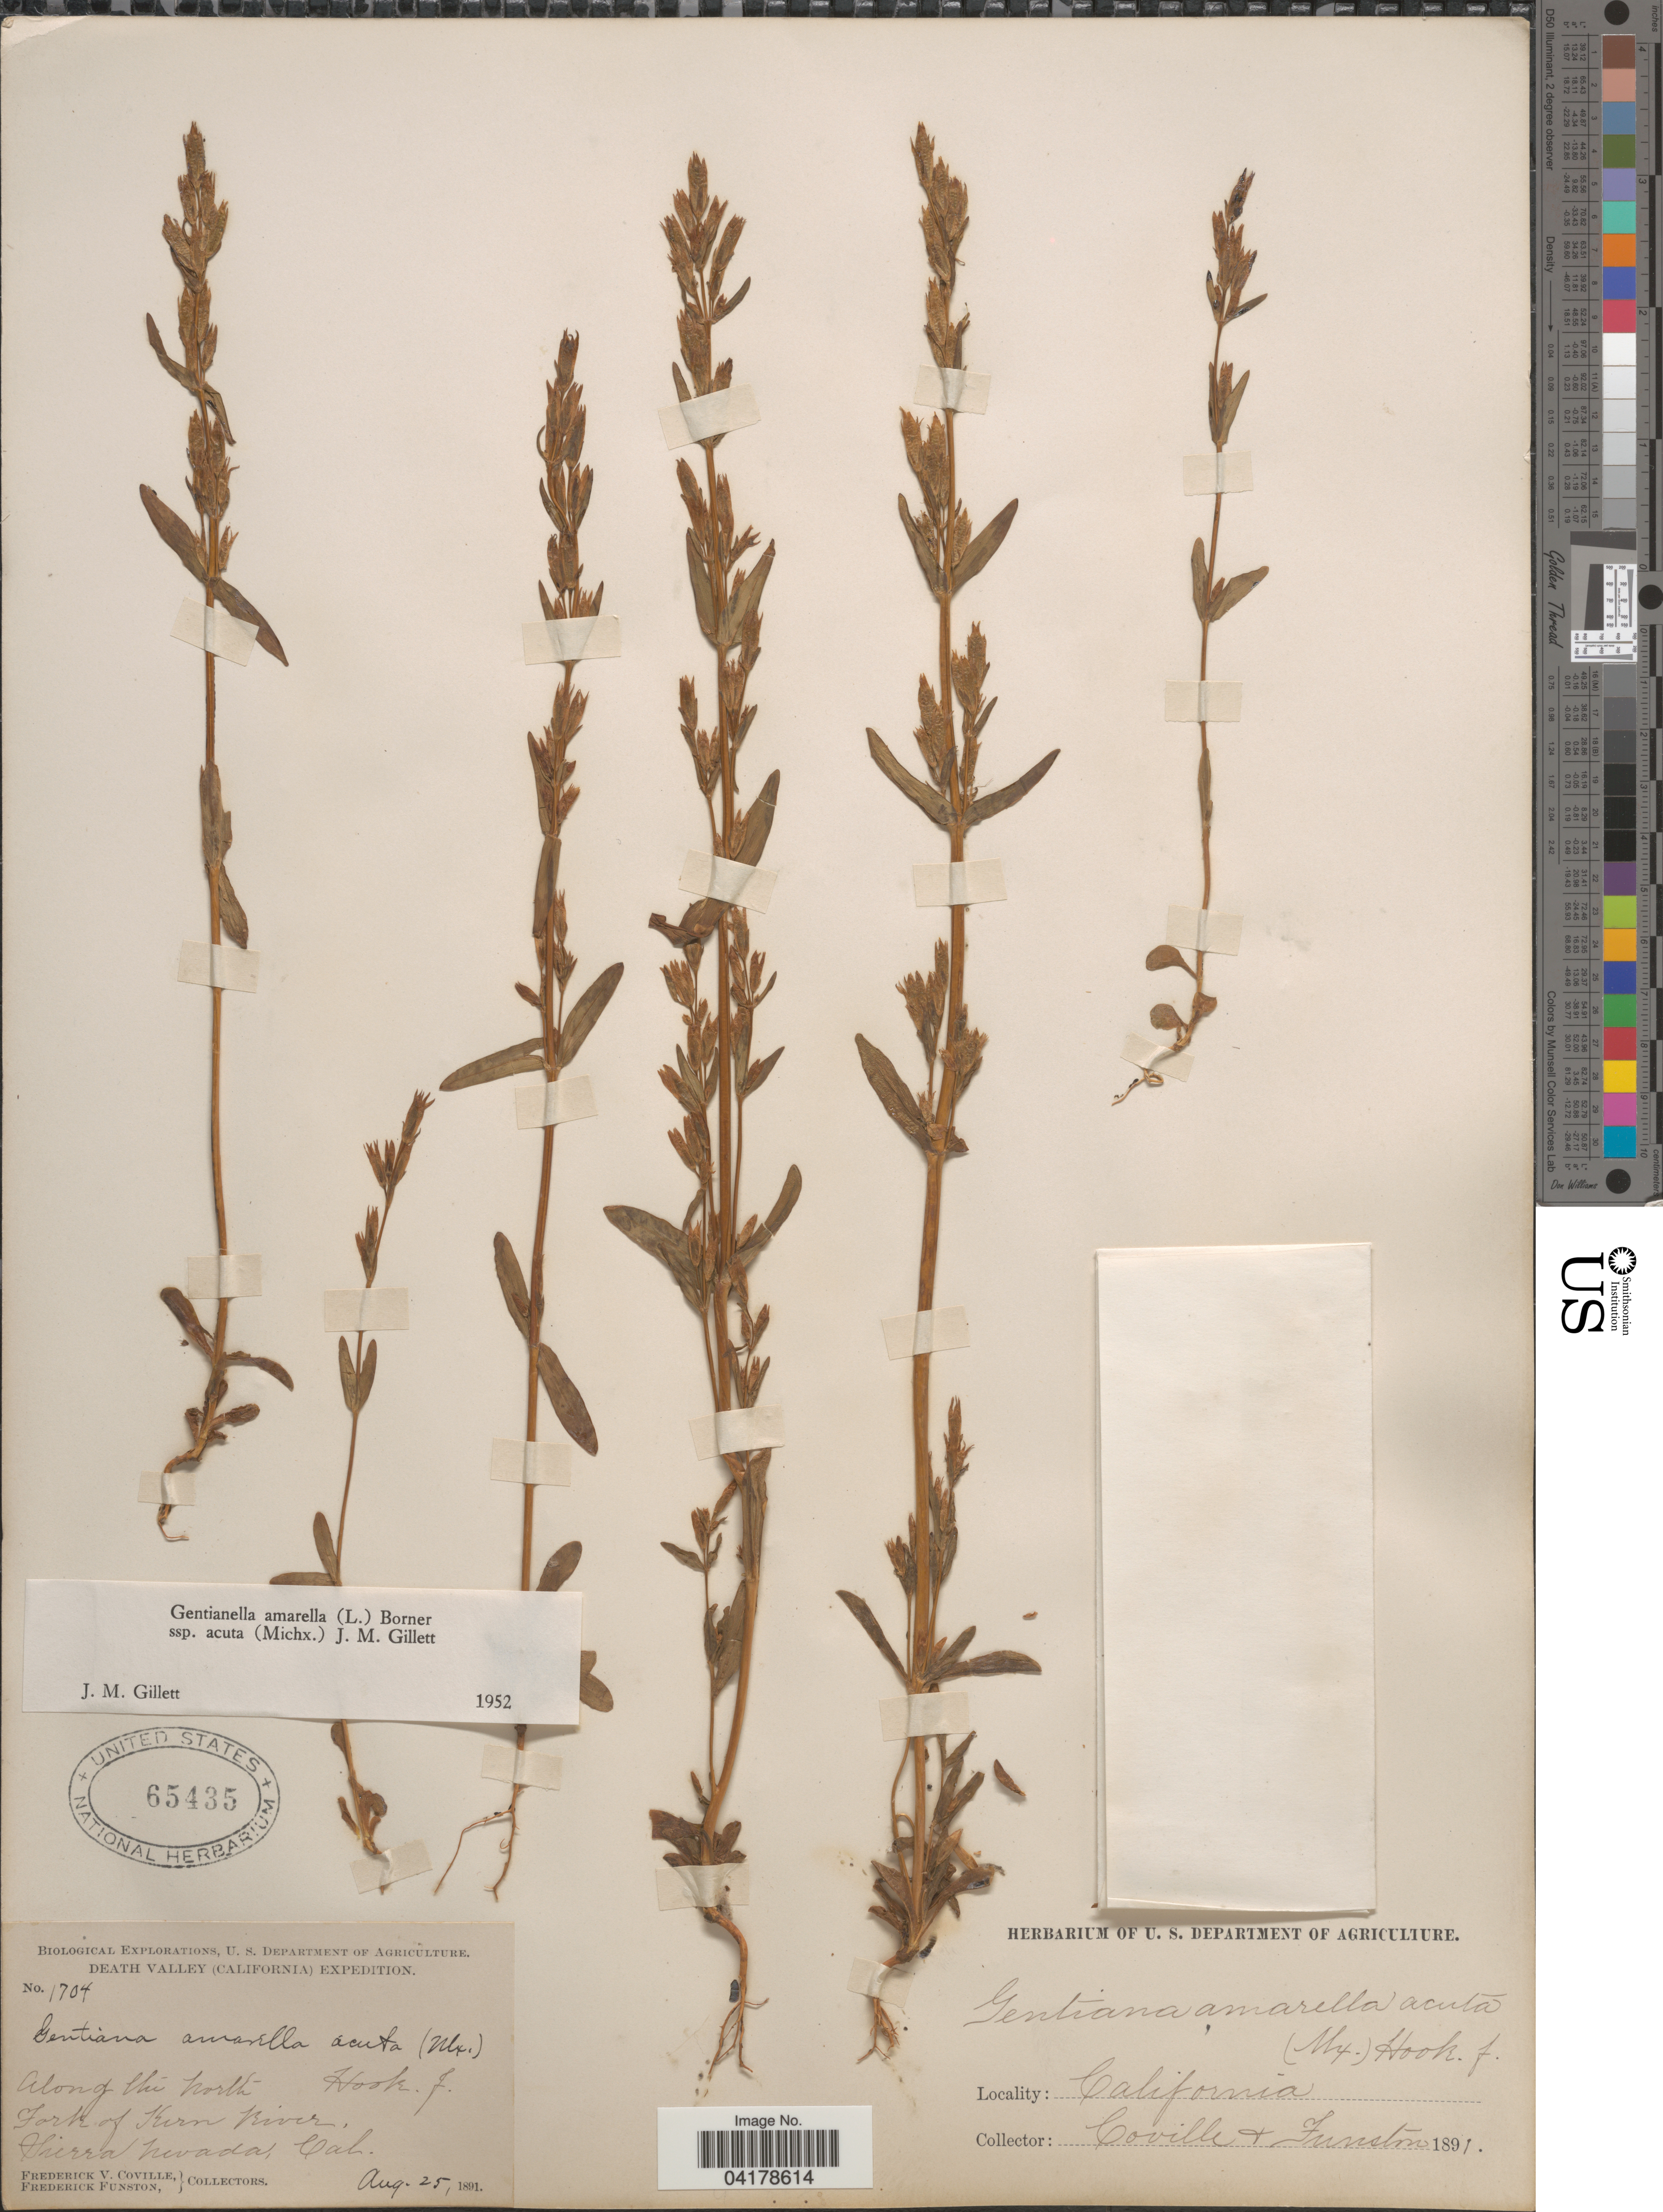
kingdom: Plantae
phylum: Tracheophyta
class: Magnoliopsida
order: Gentianales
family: Gentianaceae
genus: Gentianella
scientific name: Gentianella amarella subsp. acuta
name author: (Michx.) J.M. Gillett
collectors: F. V. Coville & F. Funston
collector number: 1704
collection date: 1891-08-25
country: United States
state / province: California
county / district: Kern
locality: Biological Explorations. Death Valley (California) Expedition. Along the North Fork of Kern River, Sierra Nevada.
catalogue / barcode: US 65435